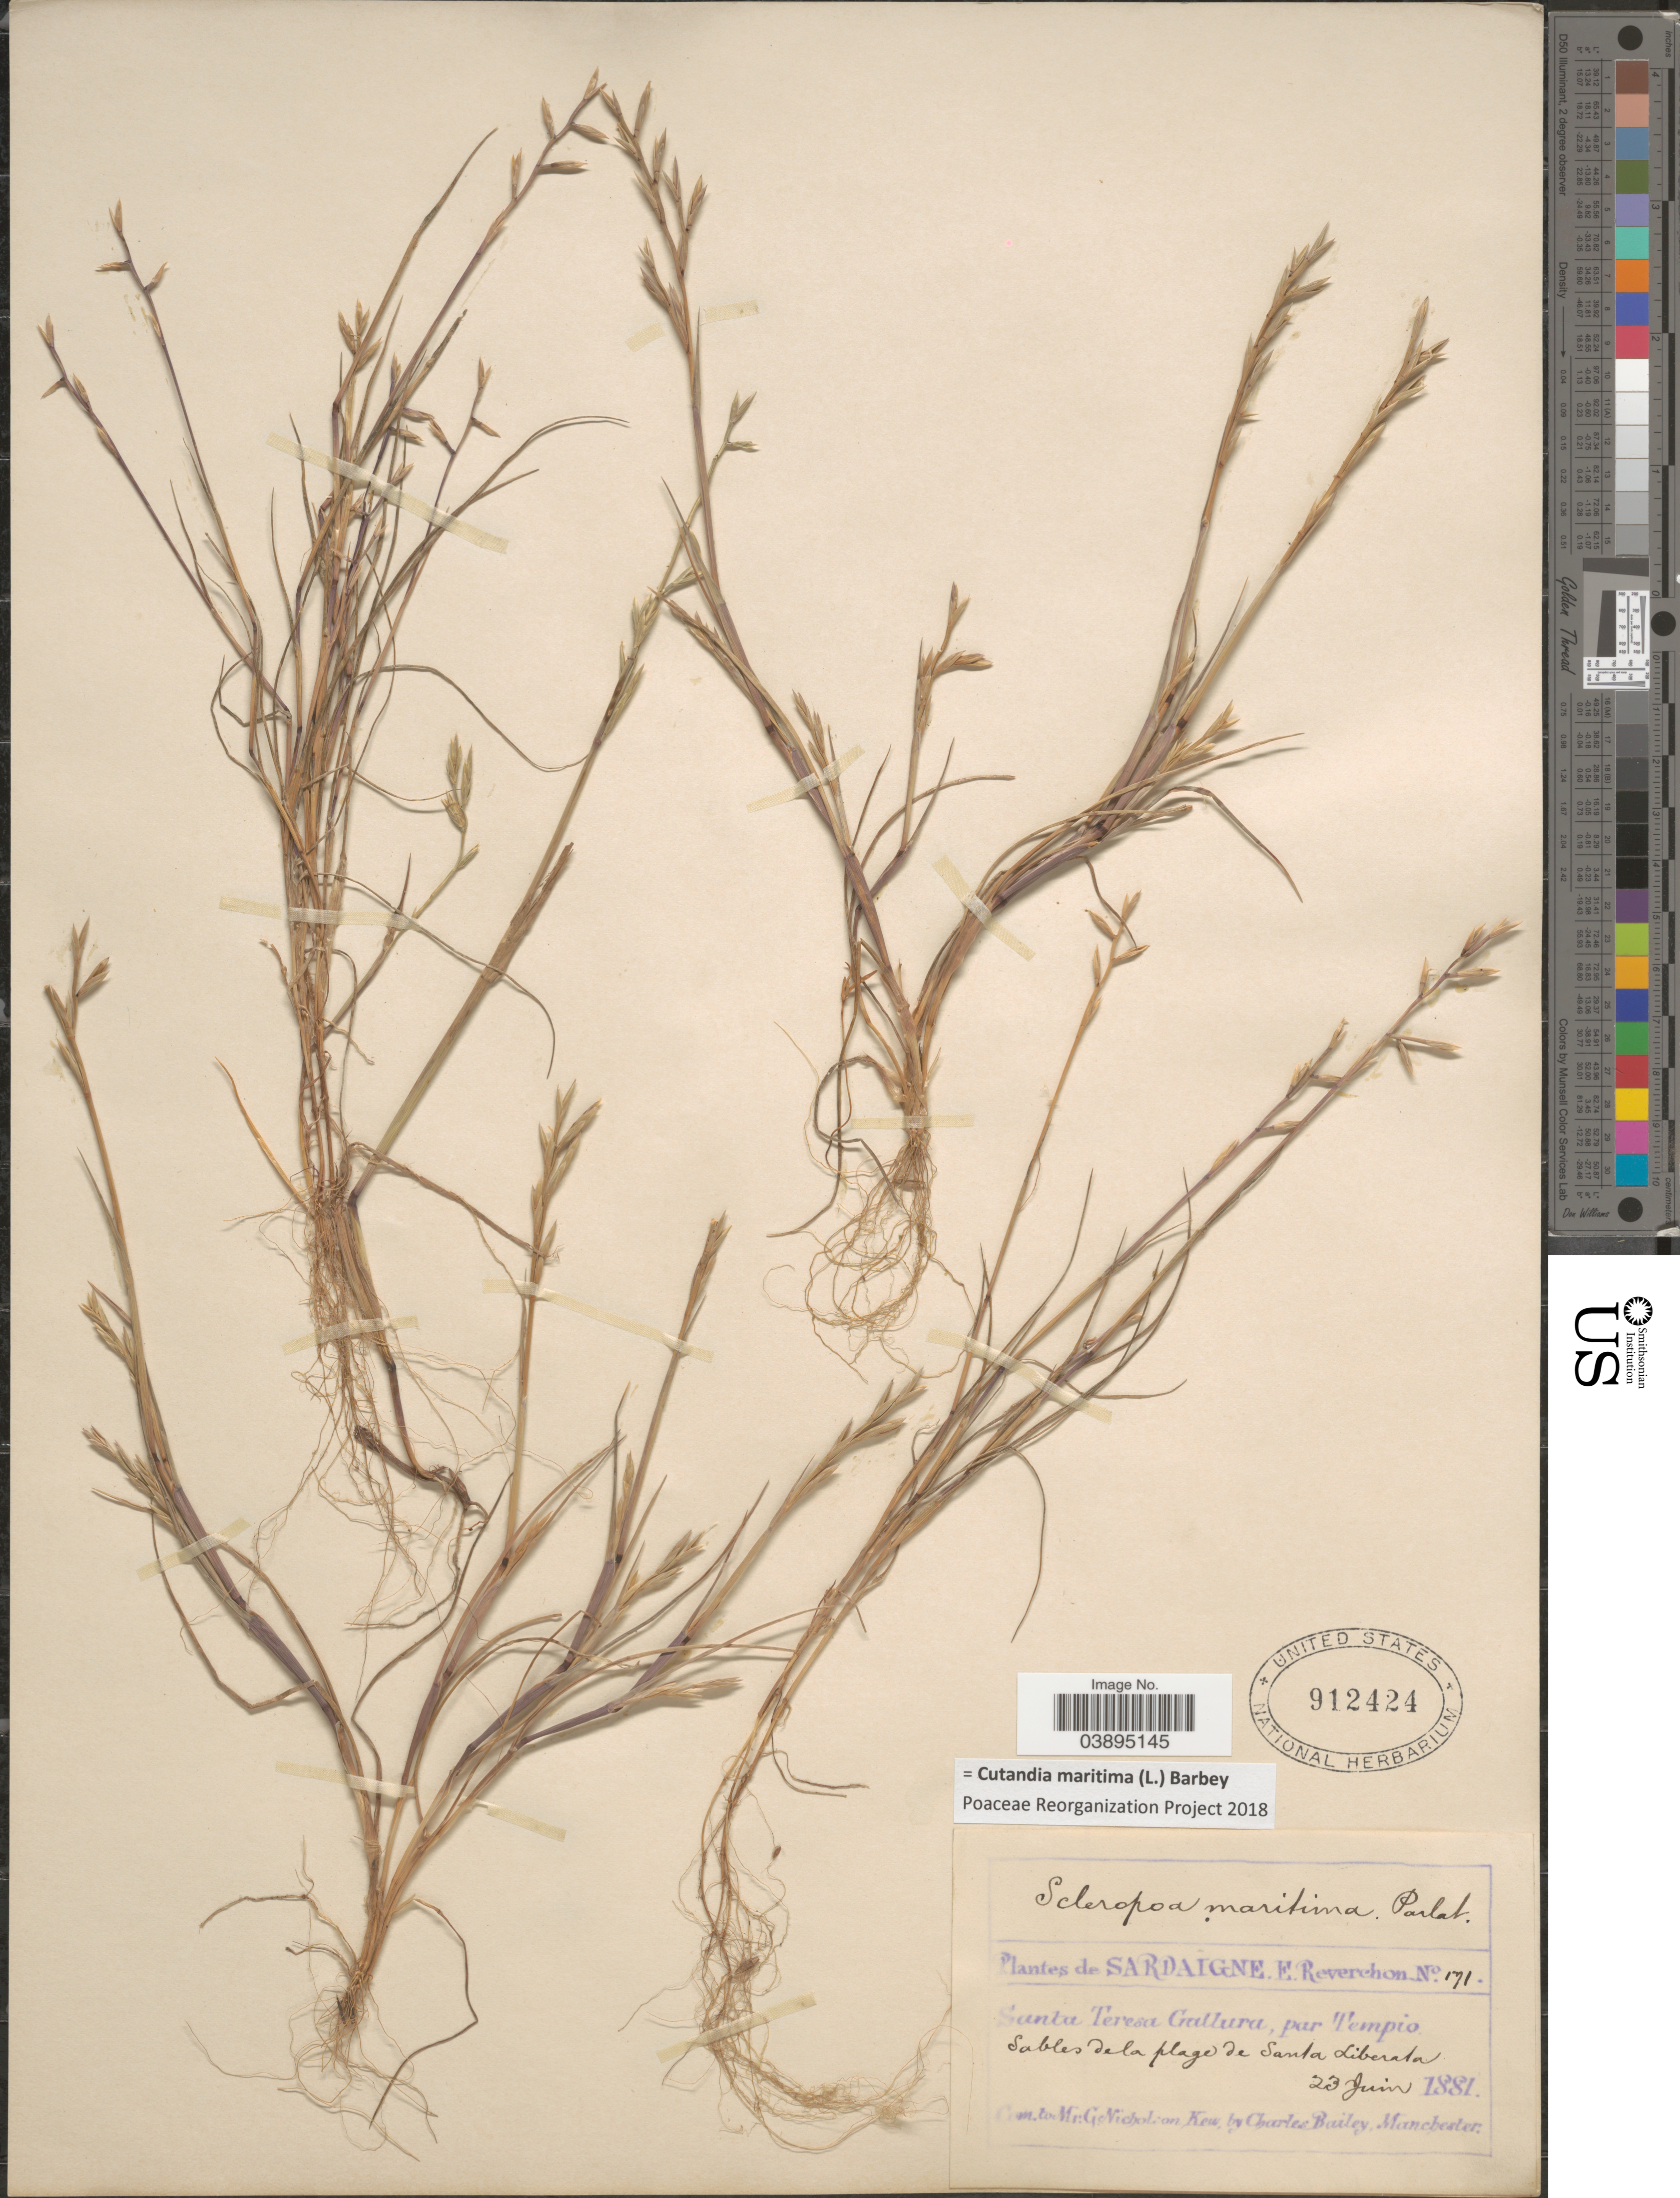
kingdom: Plantae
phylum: Tracheophyta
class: Liliopsida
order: Poales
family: Poaceae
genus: Cutandia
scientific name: Cutandia maritima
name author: (L.) Barbey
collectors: E. Reverchon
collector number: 171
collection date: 1881-06-23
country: Italy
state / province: Sardegna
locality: Sardaigne. Santa Teresa Gallura, par Tempio. Sables de la plage de Santa Liberata.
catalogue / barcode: US 912424